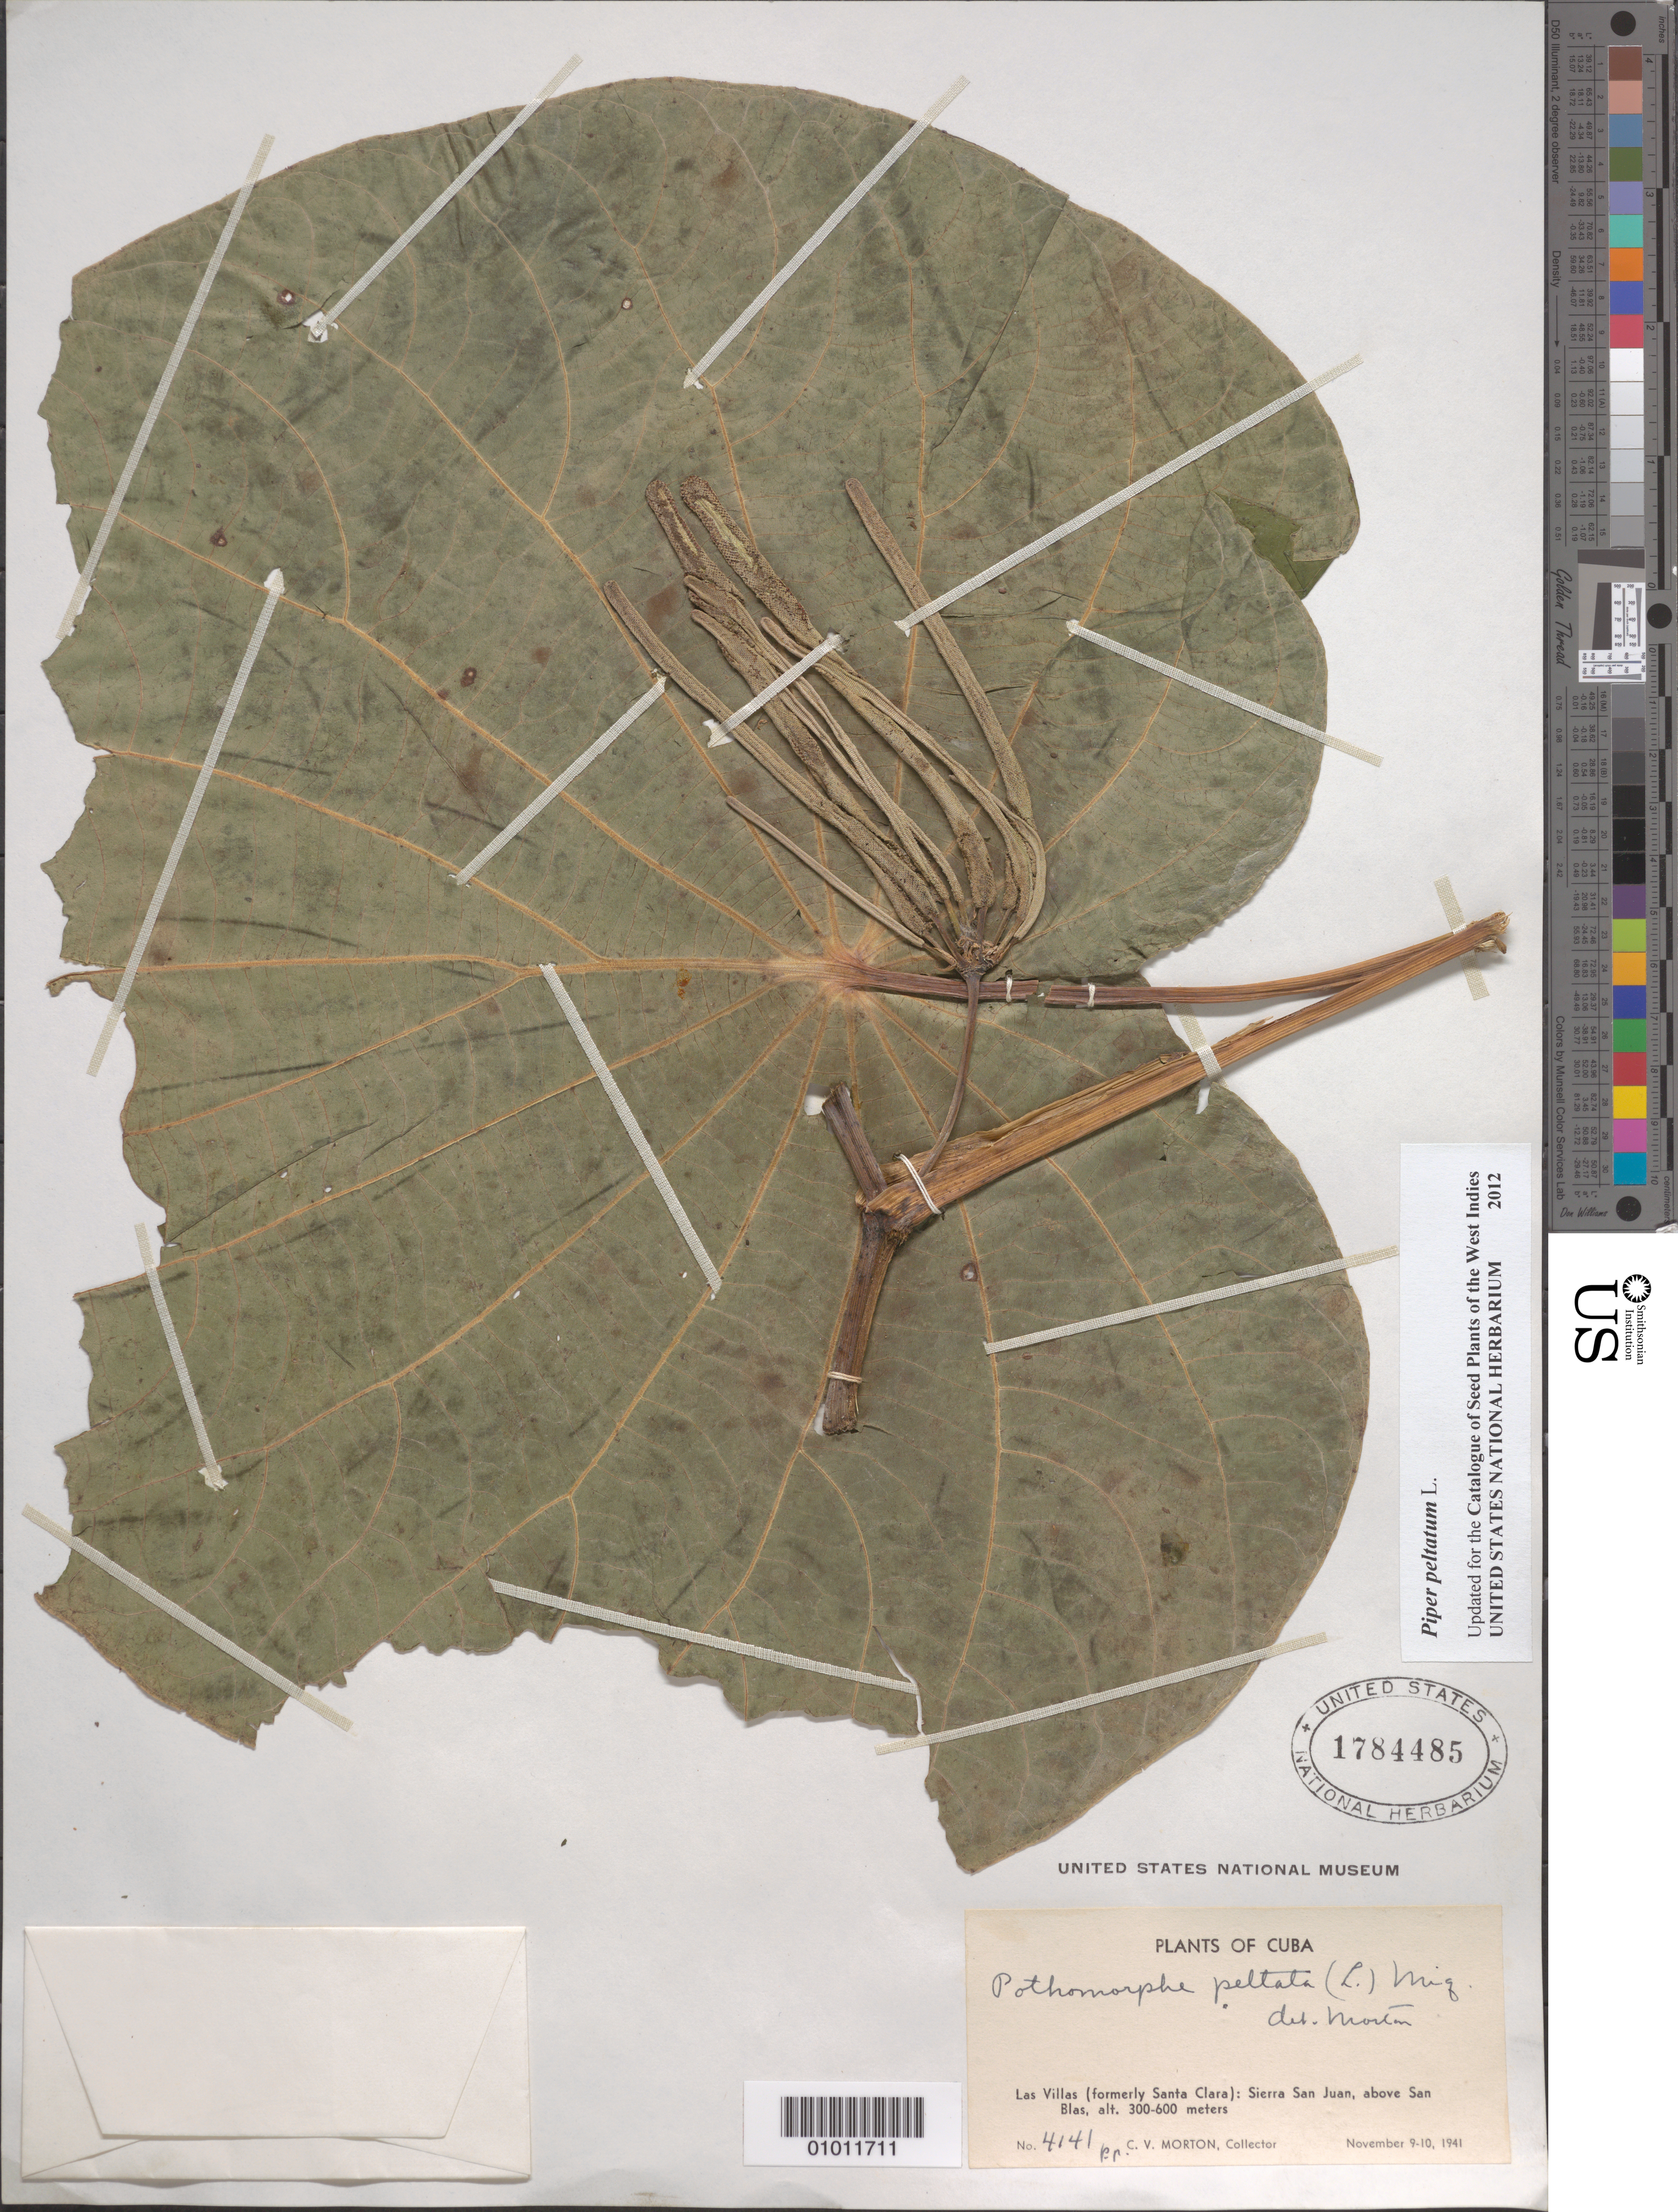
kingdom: Plantae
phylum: Tracheophyta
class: Magnoliopsida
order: Piperales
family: Piperaceae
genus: Piper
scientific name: Piper peltatum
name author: L.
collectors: C. V. Morton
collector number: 4141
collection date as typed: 09 Nov 1941 to 10 Nov 1941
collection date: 1941-11-09/1941-11-10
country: Cuba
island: Cuba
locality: Las Villas (formerly Santa Clara): Sierra San Juan, above San Blas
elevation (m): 300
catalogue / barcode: US 1784485